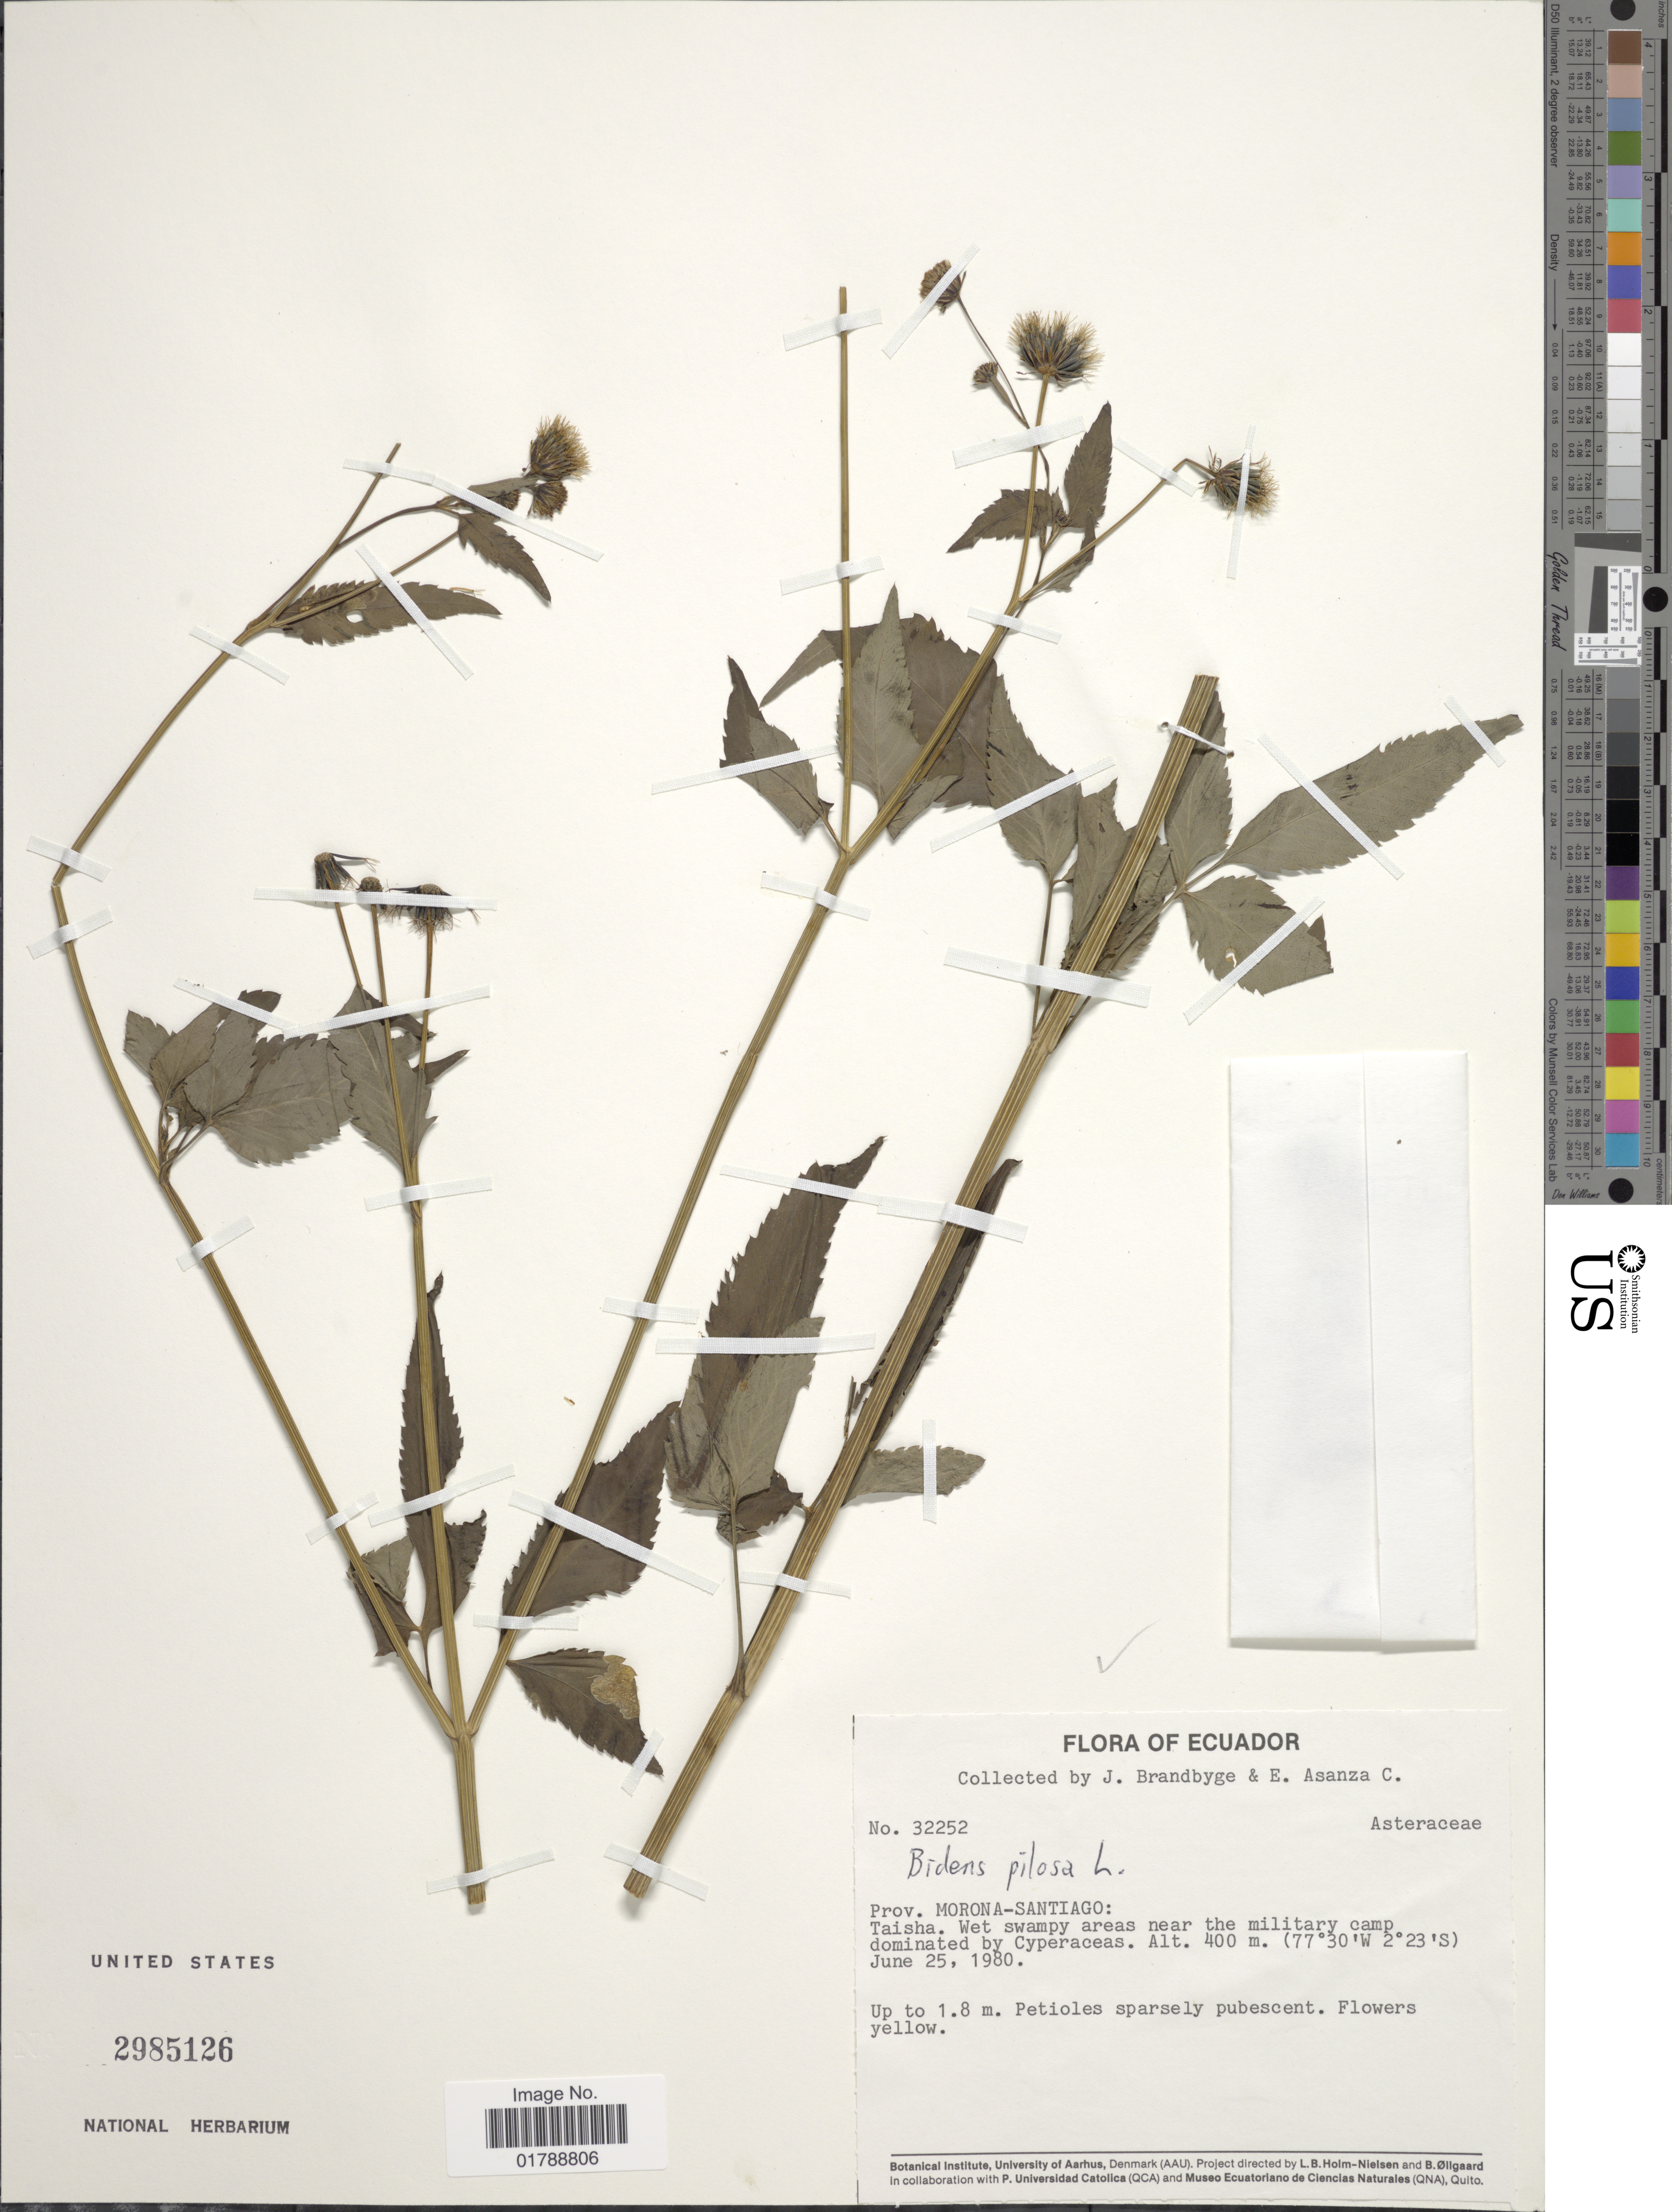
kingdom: Plantae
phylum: Tracheophyta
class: Magnoliopsida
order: Asterales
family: Asteraceae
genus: Bidens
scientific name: Bidens pilosa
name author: L.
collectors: J. Brandbyge & E. Asanza C.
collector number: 32252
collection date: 1980-06-25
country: Ecuador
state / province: Morona-Santiago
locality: Taisha. near the military camp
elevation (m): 400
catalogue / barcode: US 2985126